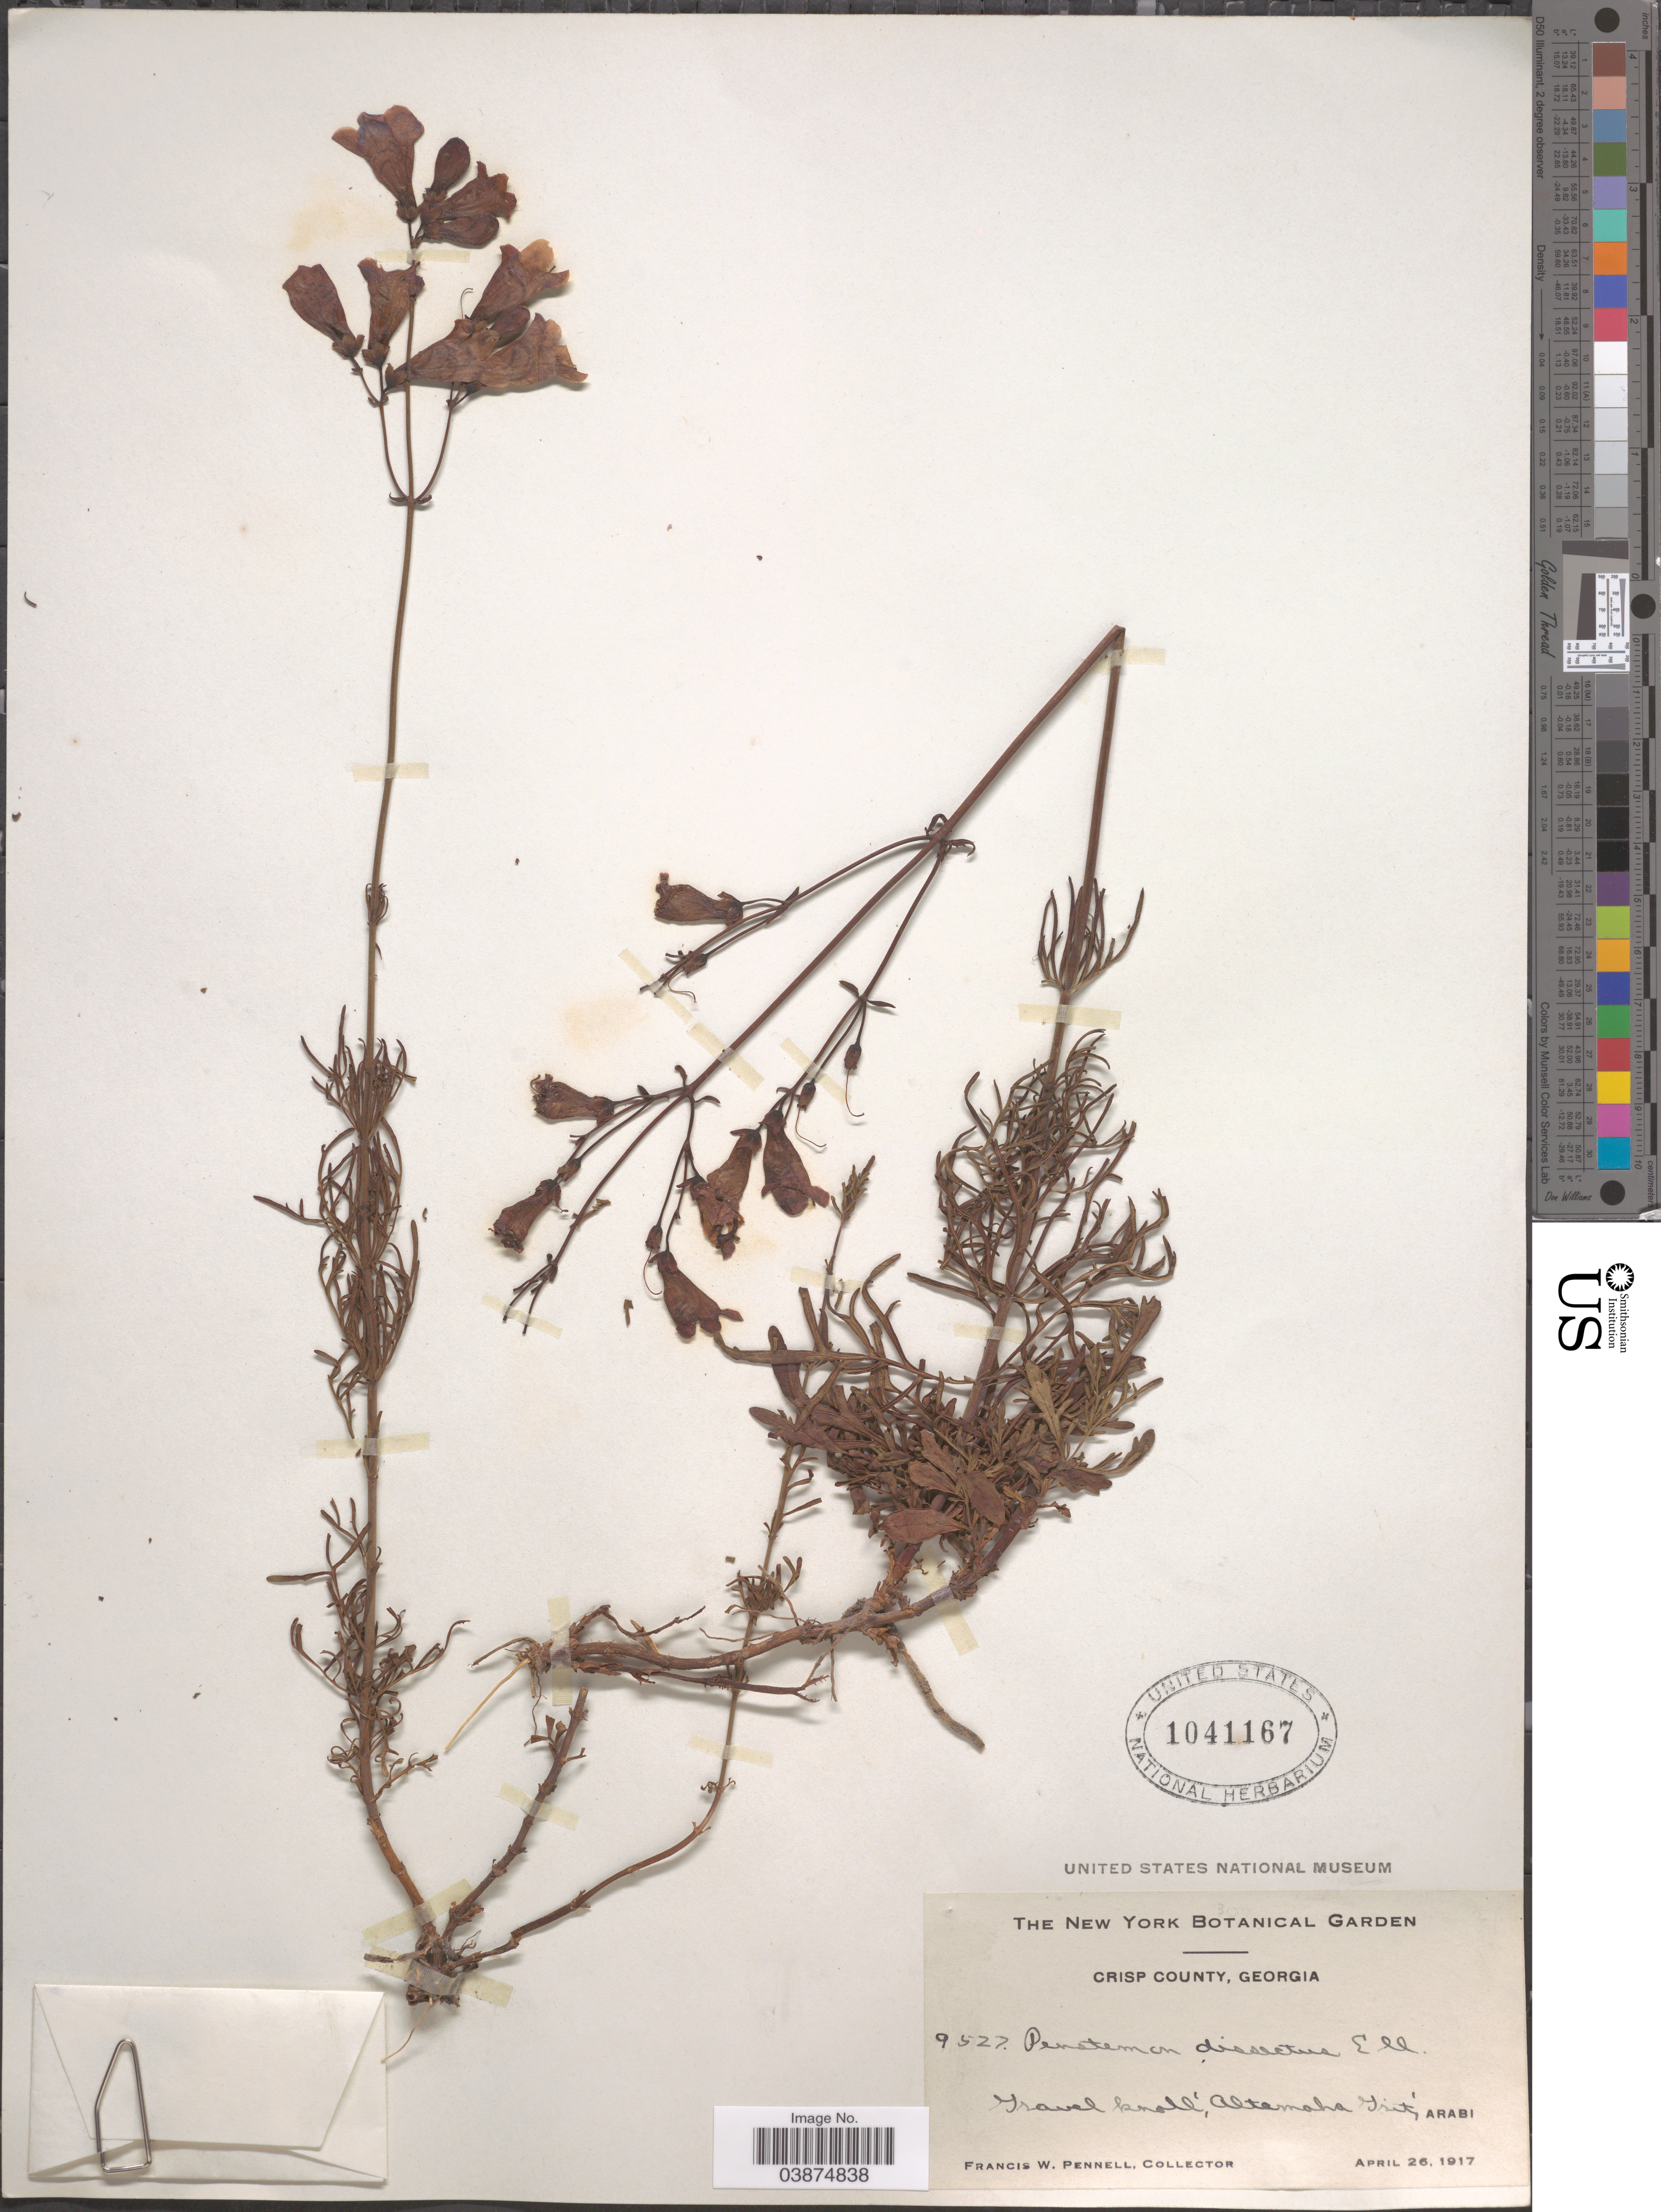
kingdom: Plantae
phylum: Tracheophyta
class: Magnoliopsida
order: Lamiales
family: Plantaginaceae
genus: Penstemon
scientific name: Penstemon dissectus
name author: Elliott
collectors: F. W. Pennell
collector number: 9527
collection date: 1917-04-26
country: United States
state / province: Georgia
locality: Crisp County. Gravel knoll, Altamaha Grit, Arabi.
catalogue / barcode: US 1041167